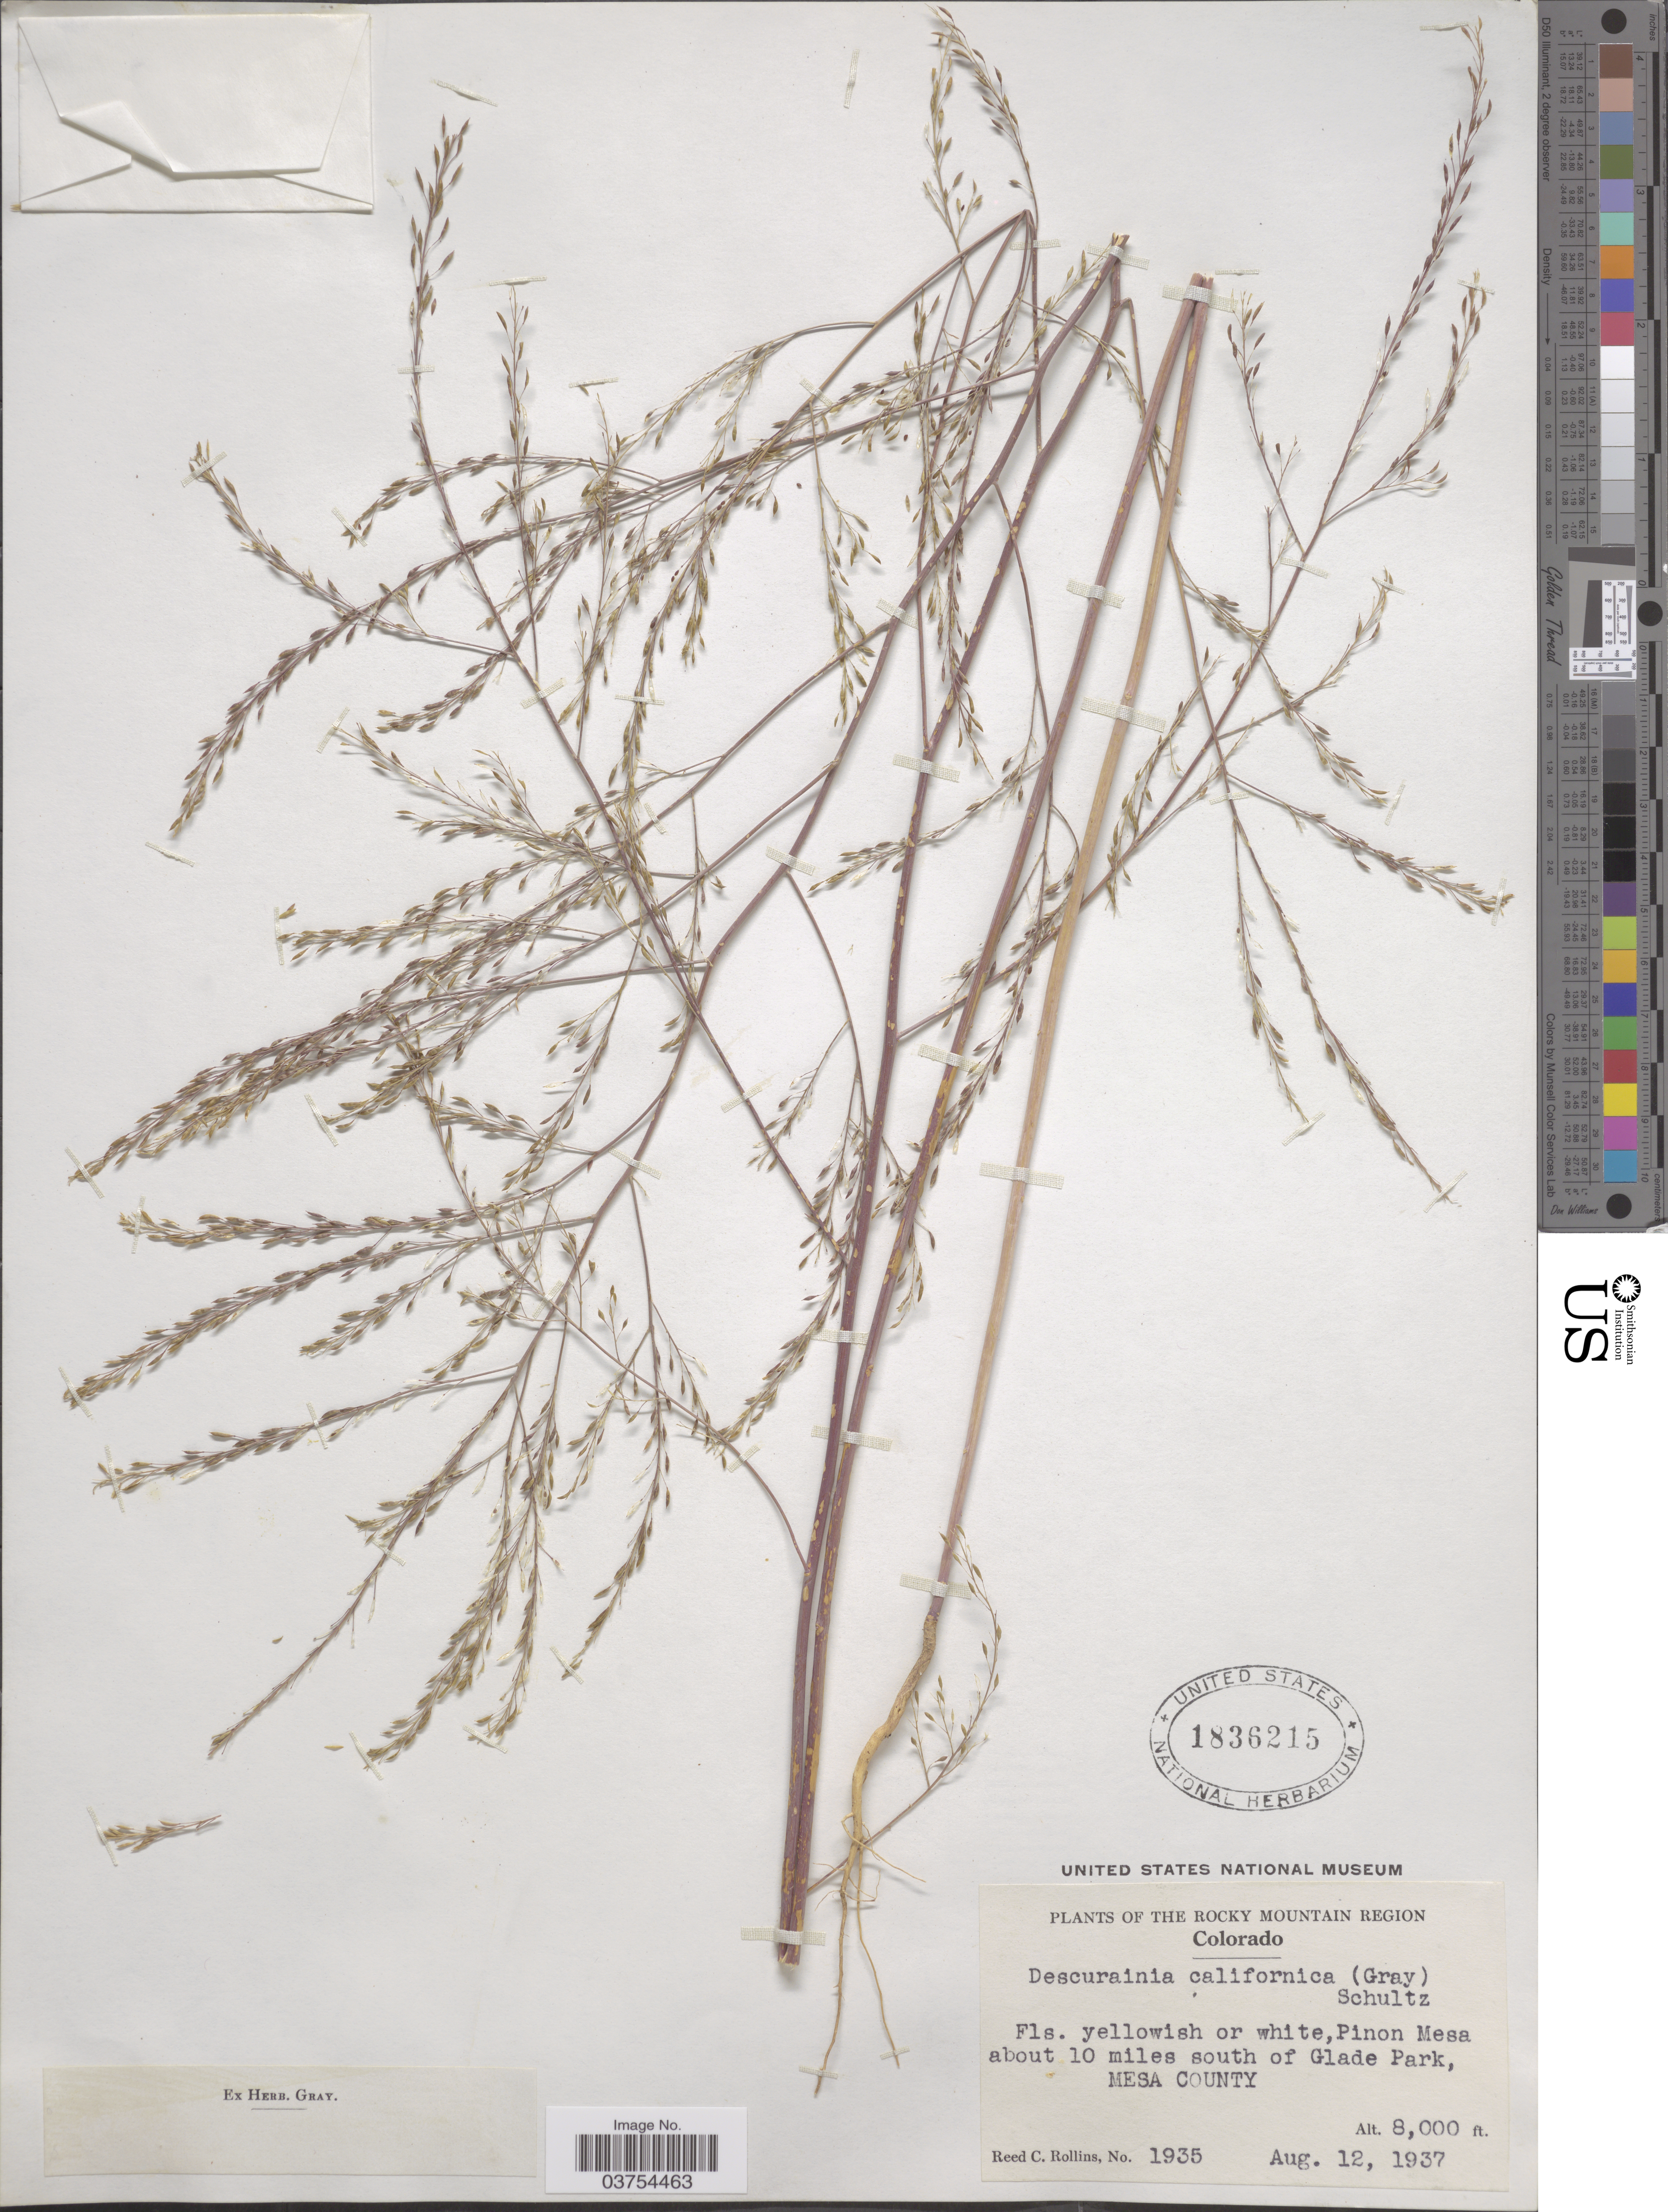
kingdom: Plantae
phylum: Tracheophyta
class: Magnoliopsida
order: Brassicales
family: Brassicaceae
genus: Descurainia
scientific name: Descurainia californica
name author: (A. Gray) O.E. Schulz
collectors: R. C. Rollins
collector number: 1935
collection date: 1937-08-12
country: United States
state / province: Colorado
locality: The Rocky Mountain Region. Pinon Mesa about 10 miles south of Glade Park, Mesa County.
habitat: Pinon mesa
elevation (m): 2438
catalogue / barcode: US 1836215